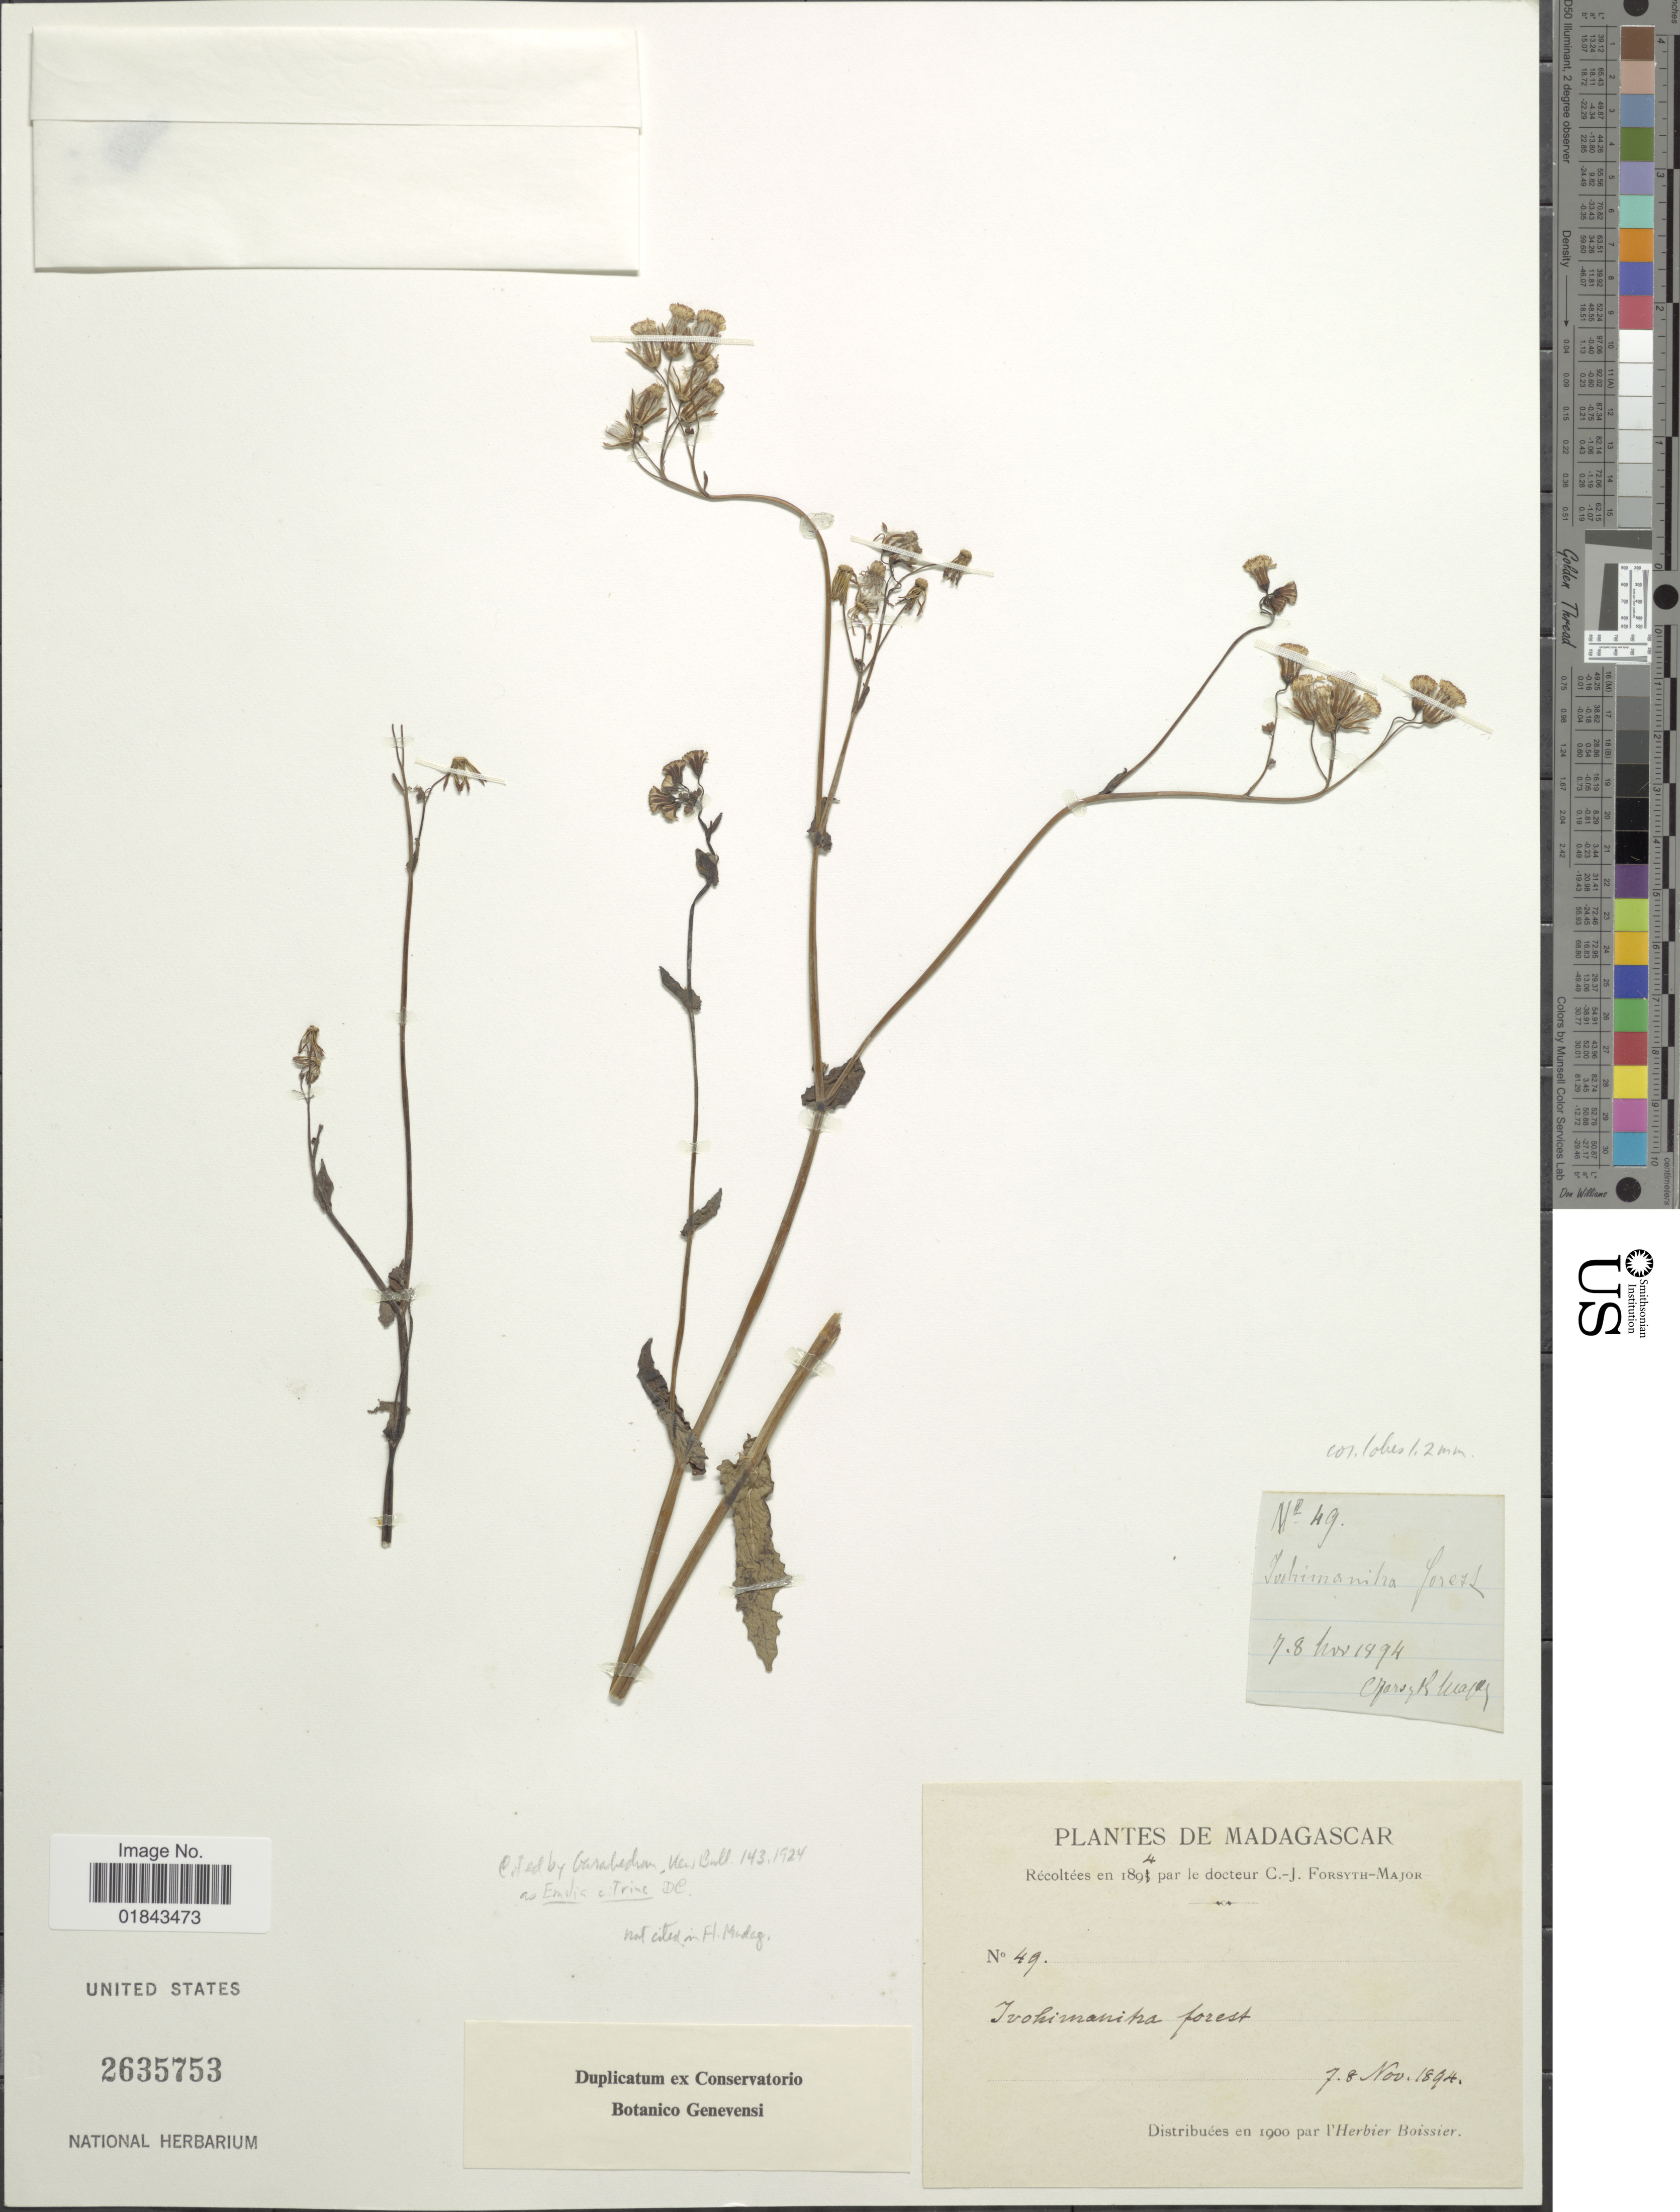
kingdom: Plantae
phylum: Tracheophyta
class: Magnoliopsida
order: Asterales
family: Asteraceae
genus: Emilia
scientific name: Emilia citrina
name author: DC.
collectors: C. Forsyth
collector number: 49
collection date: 1894-11-07/1894-11-08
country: Madagascar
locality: Ivohimanitra forest.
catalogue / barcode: US 2635753